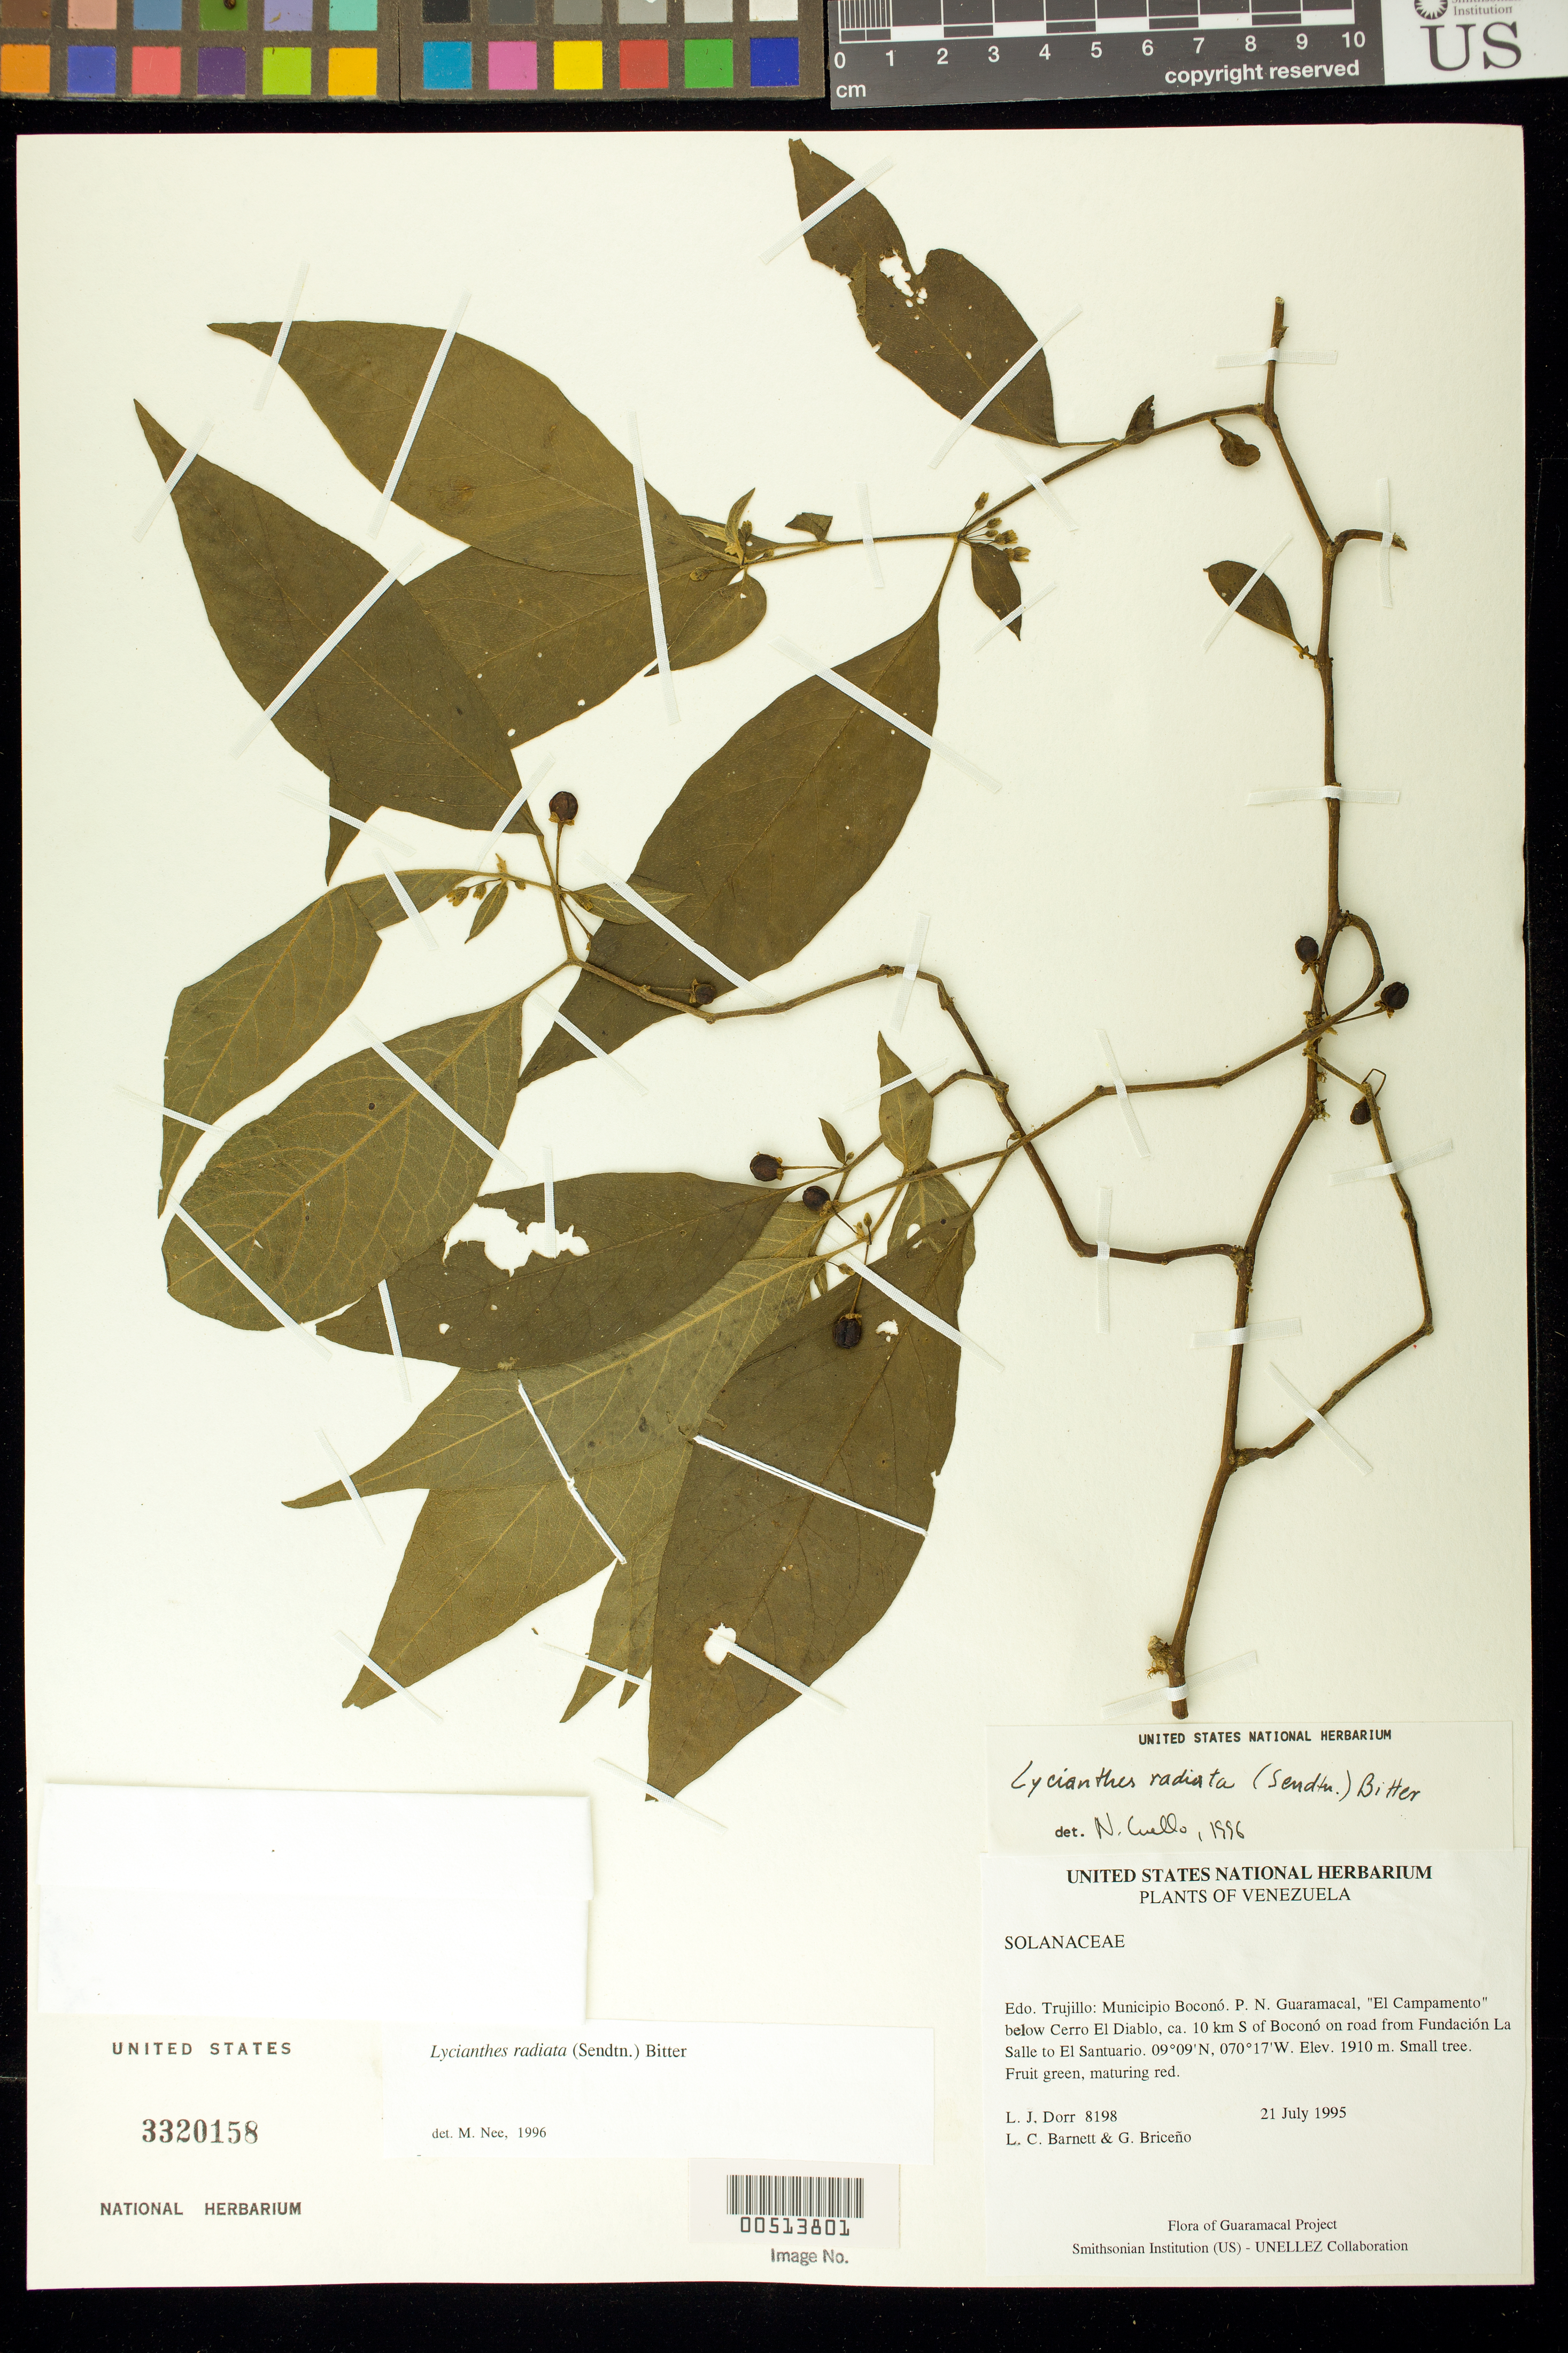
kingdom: Plantae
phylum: Tracheophyta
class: Magnoliopsida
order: Solanales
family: Solanaceae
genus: Lycianthes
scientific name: Lycianthes radiata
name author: (Sendtn.) Bitter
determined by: Nee, Michael H.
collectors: L. J. Dorr, L. C. Barnett & G. Briceño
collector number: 8198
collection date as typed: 21 Jul 1995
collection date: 1995-07-21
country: Venezuela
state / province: Trujillo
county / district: Boconó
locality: Parque Nacional Guaramacal, "El Campamento" below Cerro El Diablo, ca. 10 km S of Boconó on road from Fundación La Salle to El Santuario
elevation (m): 1910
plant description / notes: PORT, US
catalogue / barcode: US 3320158